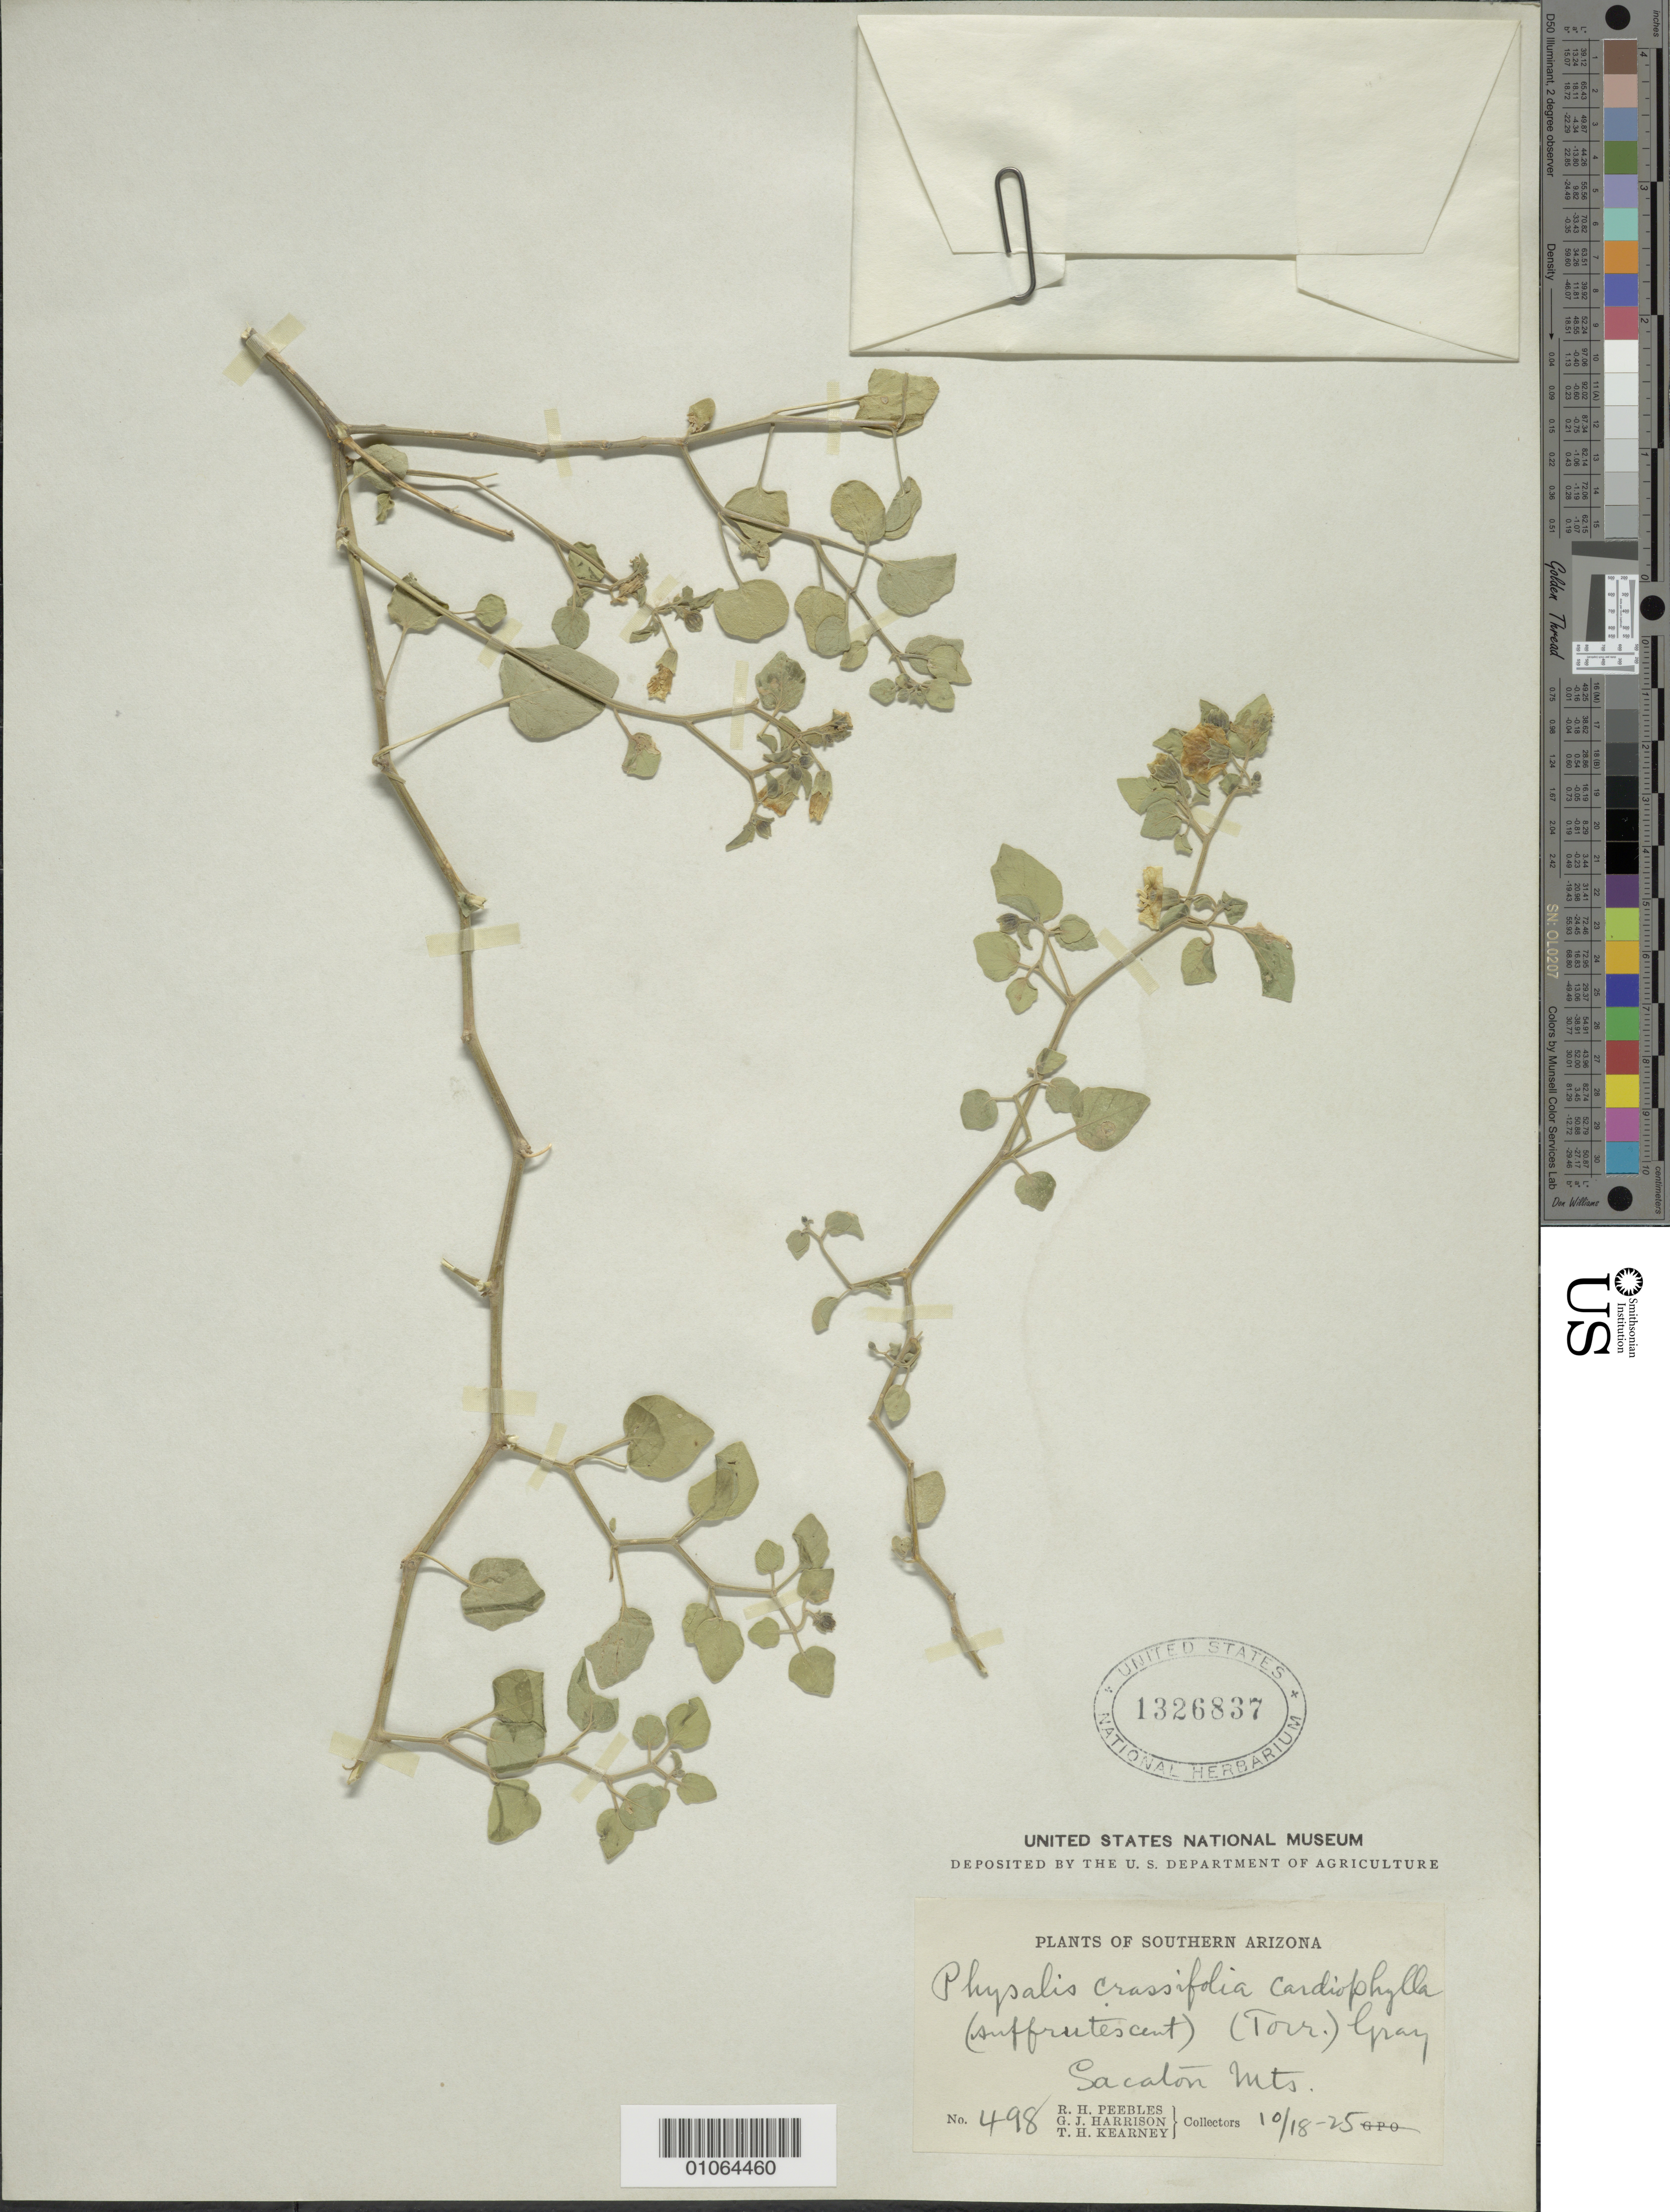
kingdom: Plantae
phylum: Tracheophyta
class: Magnoliopsida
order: Solanales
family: Solanaceae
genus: Physalis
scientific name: Physalis crassifolia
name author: Benth.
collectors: R. H. Peebles, G. J. Harrison & T. H. Kearney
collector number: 498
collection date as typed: Transcribed d/m/y: 18/10/25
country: United States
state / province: Arizona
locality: Southern Arizona. Sacaton Mts.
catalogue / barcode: US 1326837